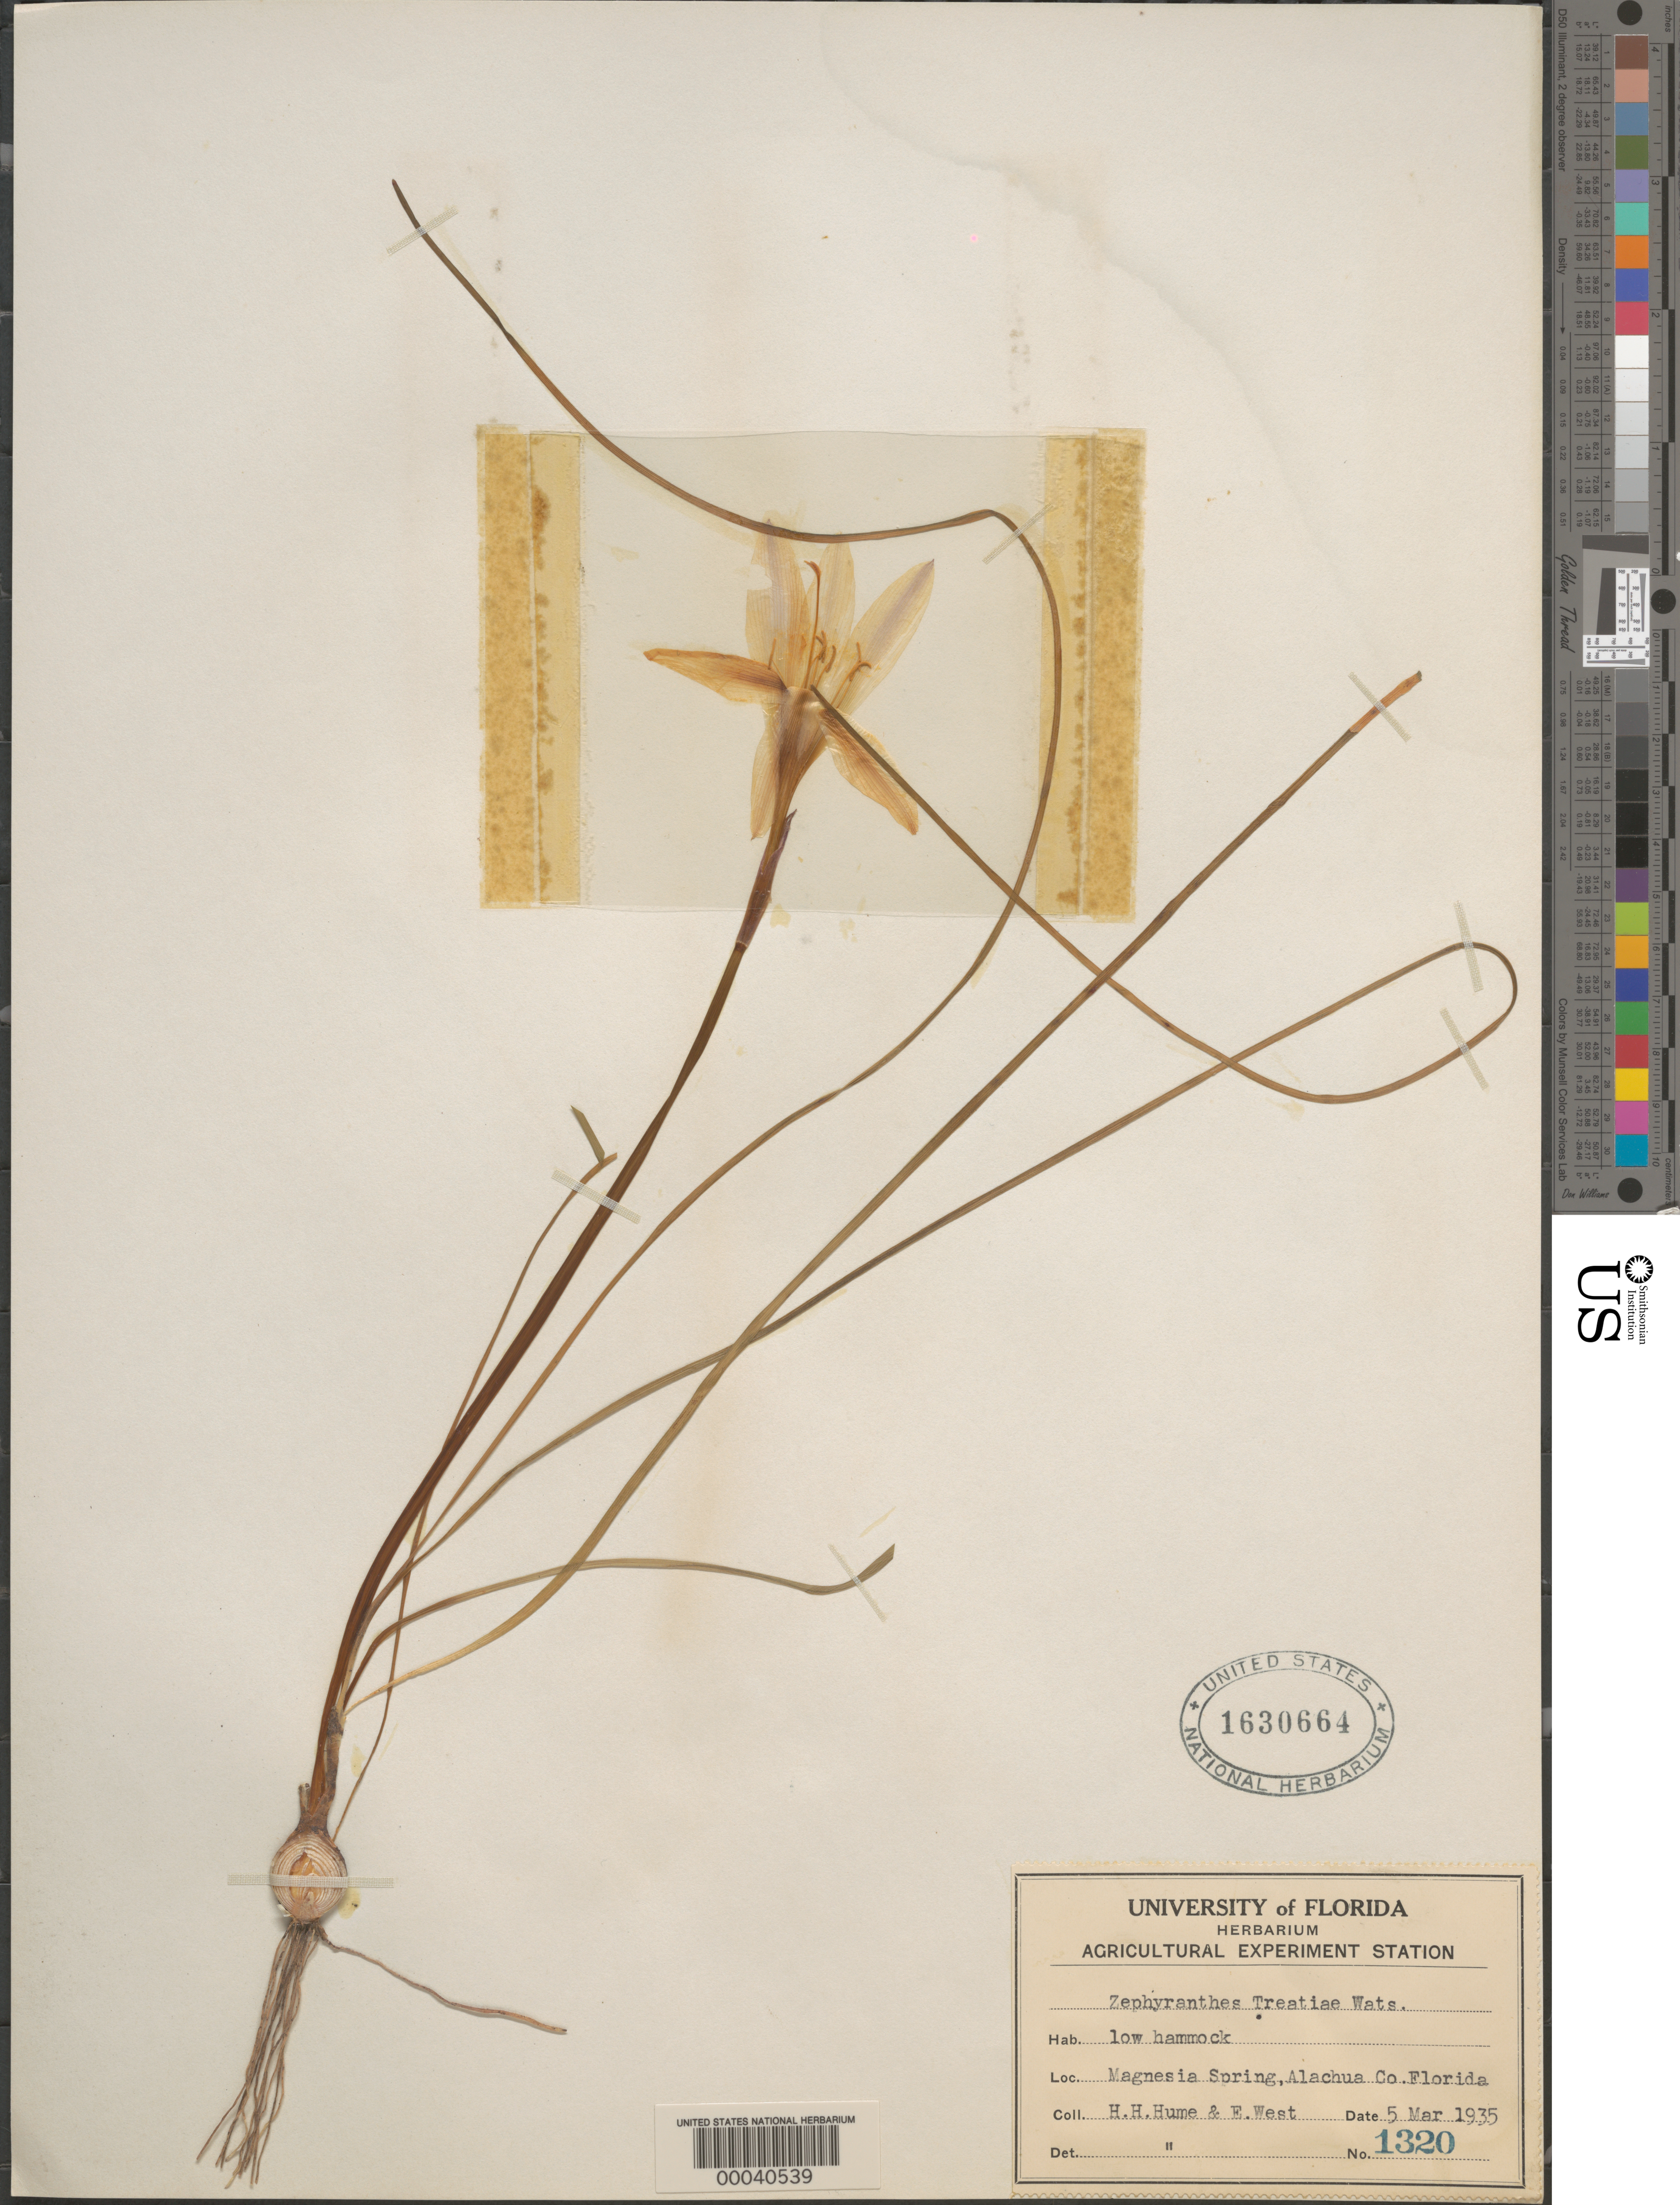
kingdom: Plantae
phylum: Tracheophyta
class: Liliopsida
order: Asparagales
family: Amaryllidaceae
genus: Zephyranthes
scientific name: Zephyranthes treatiae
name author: S. Watson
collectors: H. Hume & E. West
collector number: Univ Of Fl Herb 1320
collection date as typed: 05 Mar 1935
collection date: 1935-03-05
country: United States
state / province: Florida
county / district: Alachua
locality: Magnesia spring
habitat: Low hammock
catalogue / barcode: US 1630664